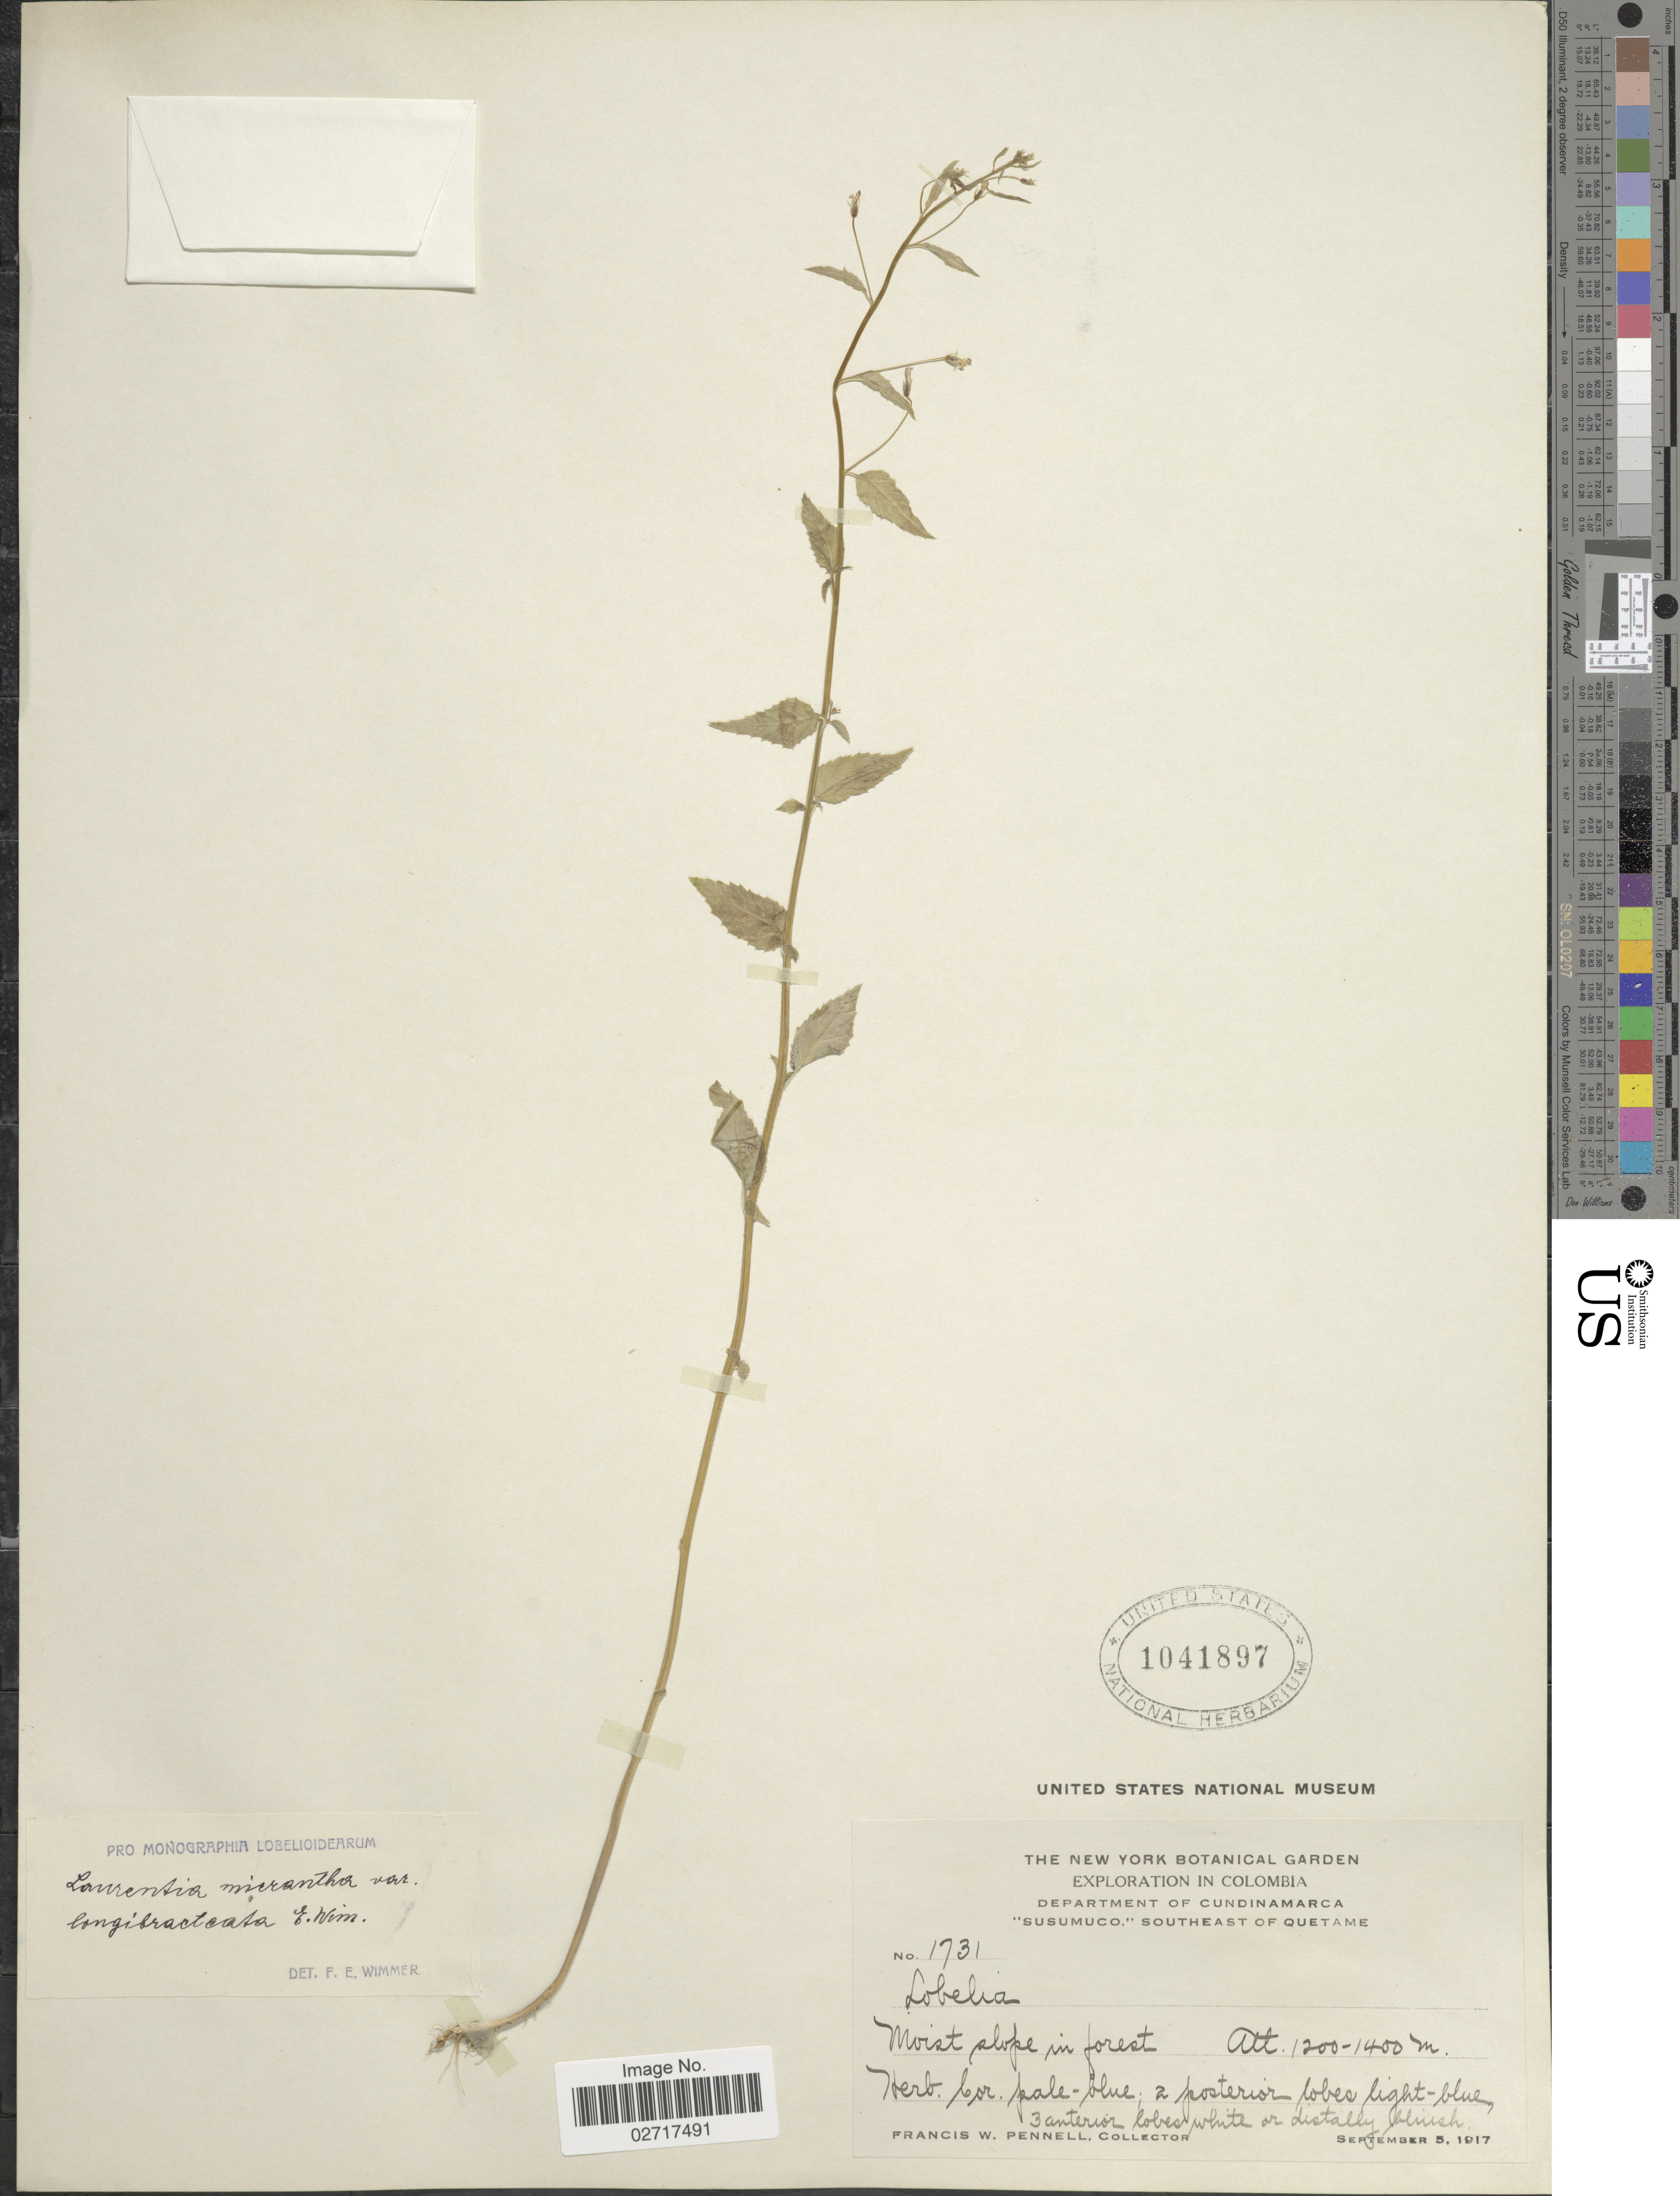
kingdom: Plantae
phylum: Tracheophyta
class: Magnoliopsida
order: Asterales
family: Campanulaceae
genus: Diastatea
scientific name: Diastatea micrantha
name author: (Kunth) McVaugh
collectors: F. W. Pennell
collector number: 1731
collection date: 1917-09-05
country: Colombia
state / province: Cundinamarca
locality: Department of Cundinamarca."Susumuco,"southeast of Quetame.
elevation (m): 1200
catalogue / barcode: US 1041897